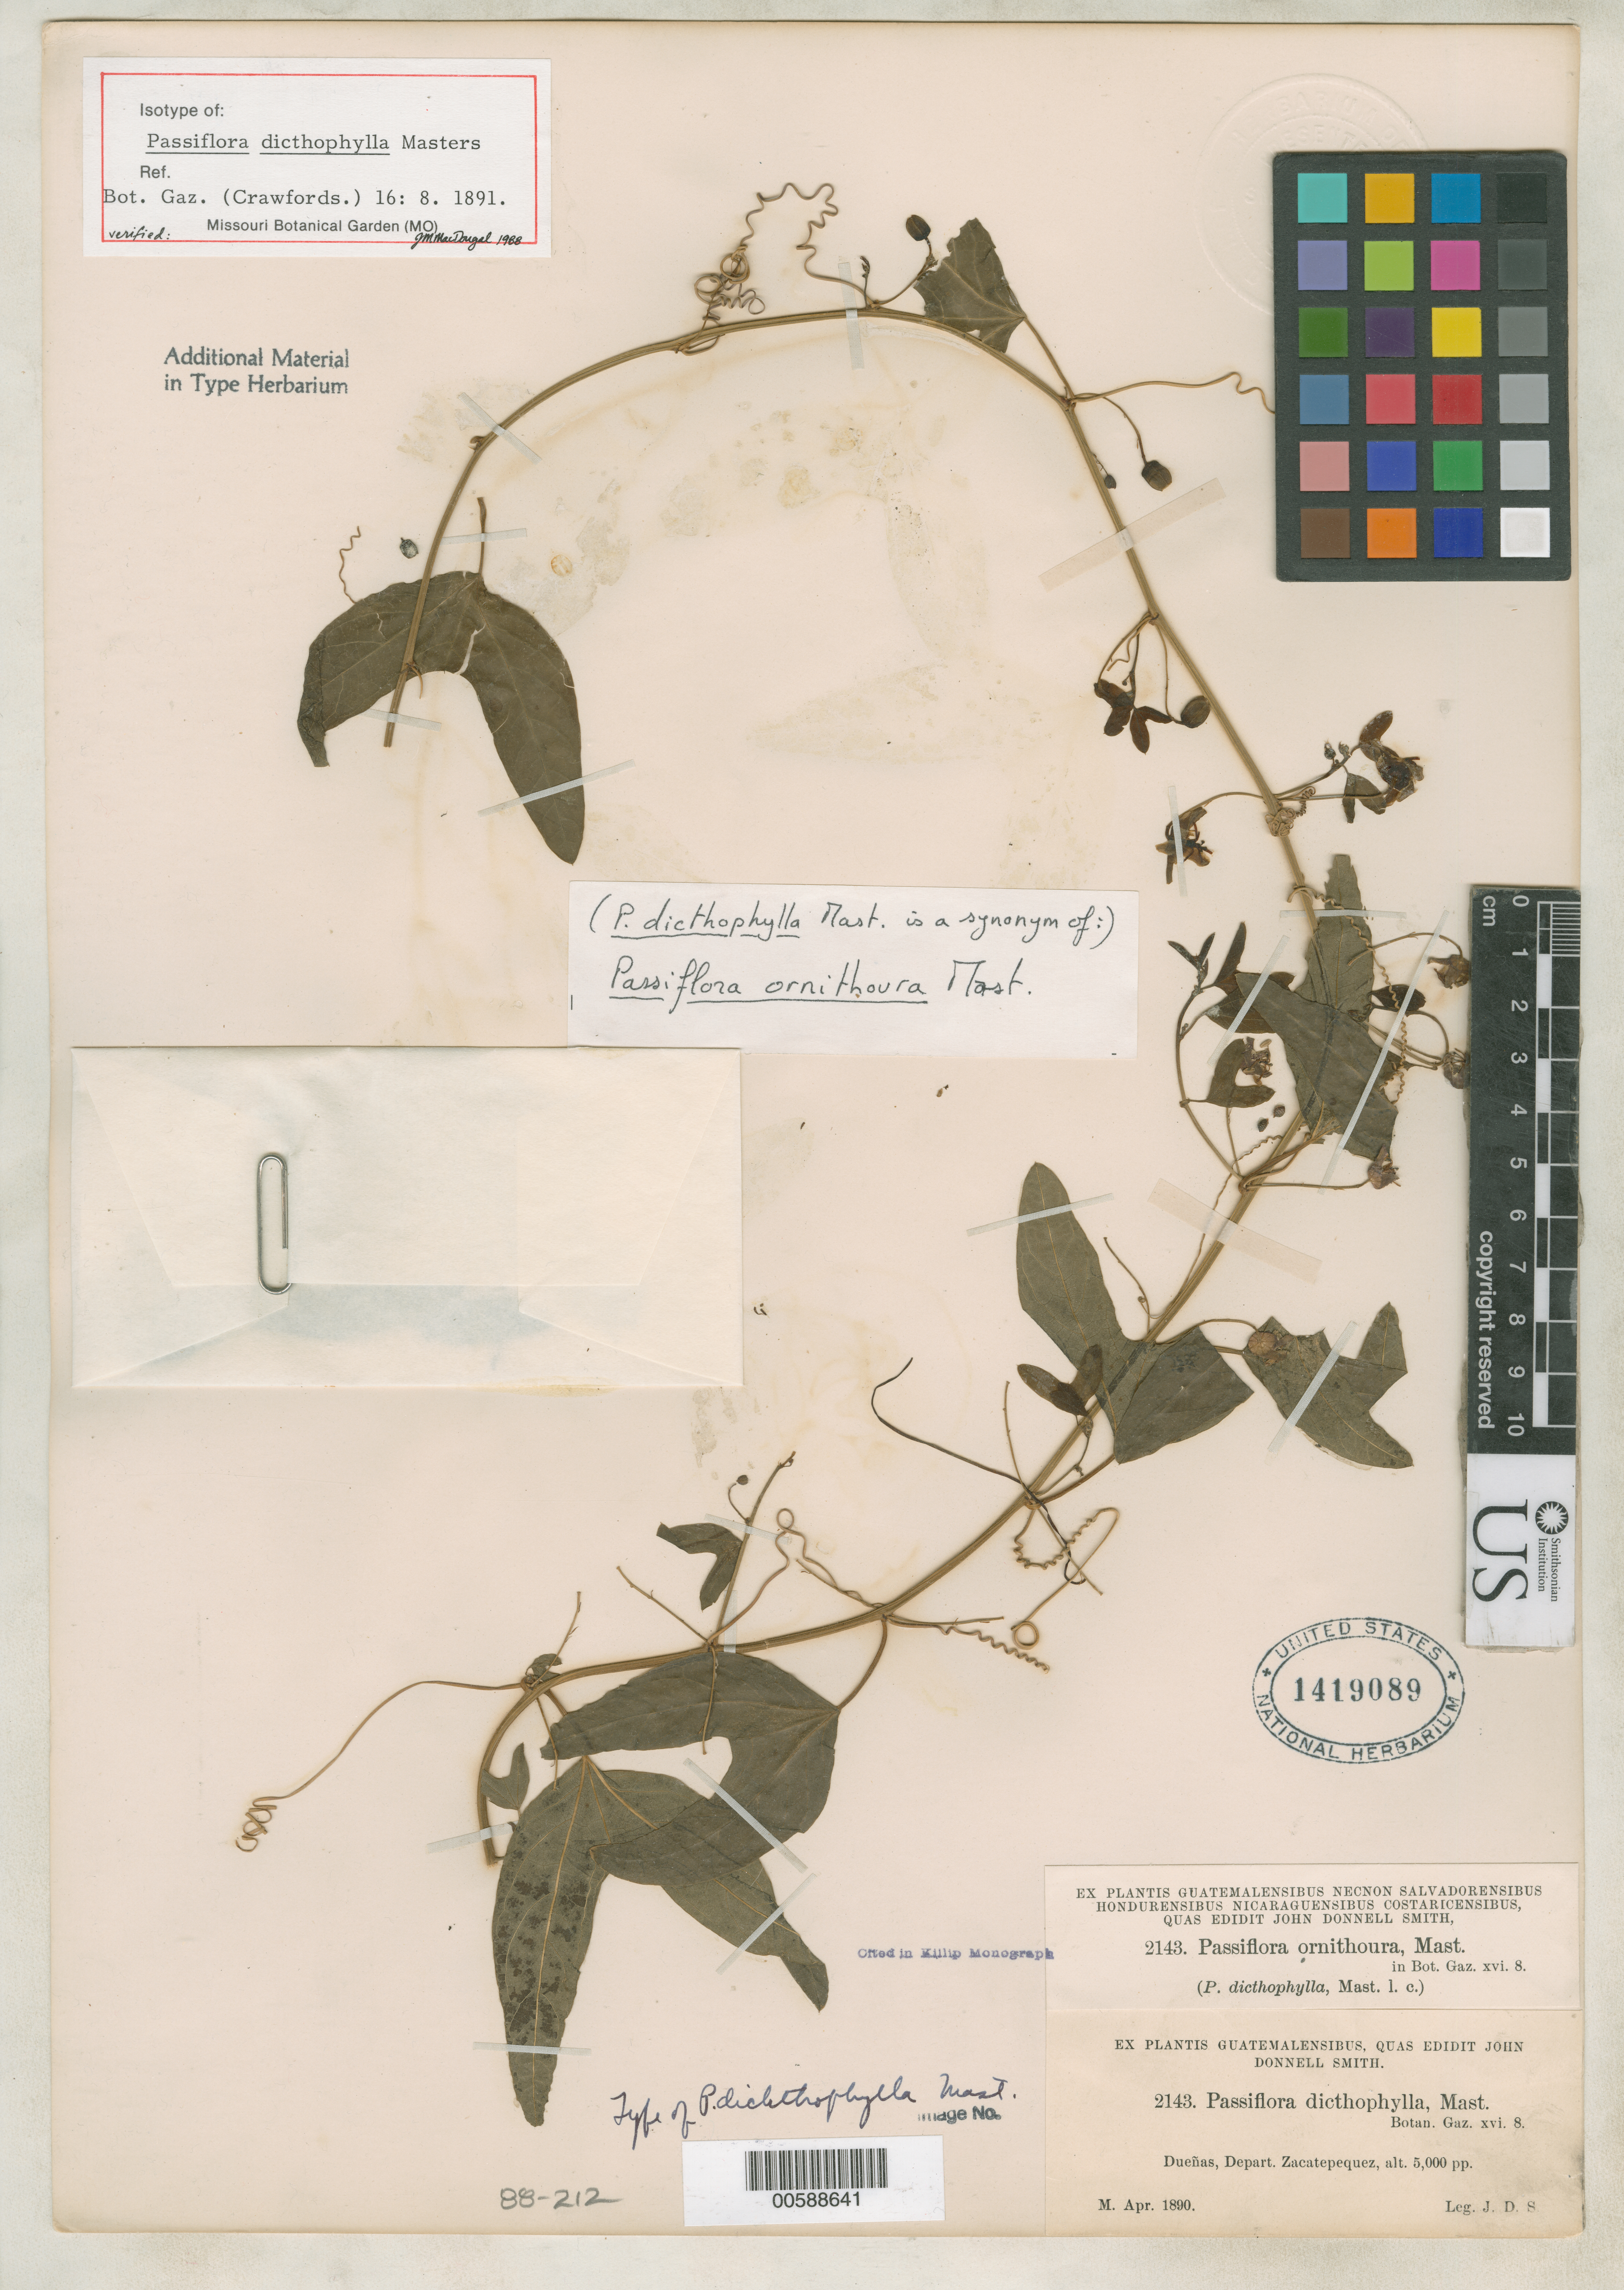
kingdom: Plantae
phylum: Tracheophyta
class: Magnoliopsida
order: Malpighiales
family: Passifloraceae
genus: Passiflora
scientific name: Passiflora dicthophylla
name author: Mast. in Donn. Sm.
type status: Isotype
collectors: J. Donnell Smith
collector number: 2143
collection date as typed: Apr 1890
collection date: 1890-04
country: Guatemala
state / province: Sacatepéquez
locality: Duenas.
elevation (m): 1524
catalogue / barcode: US 1419089